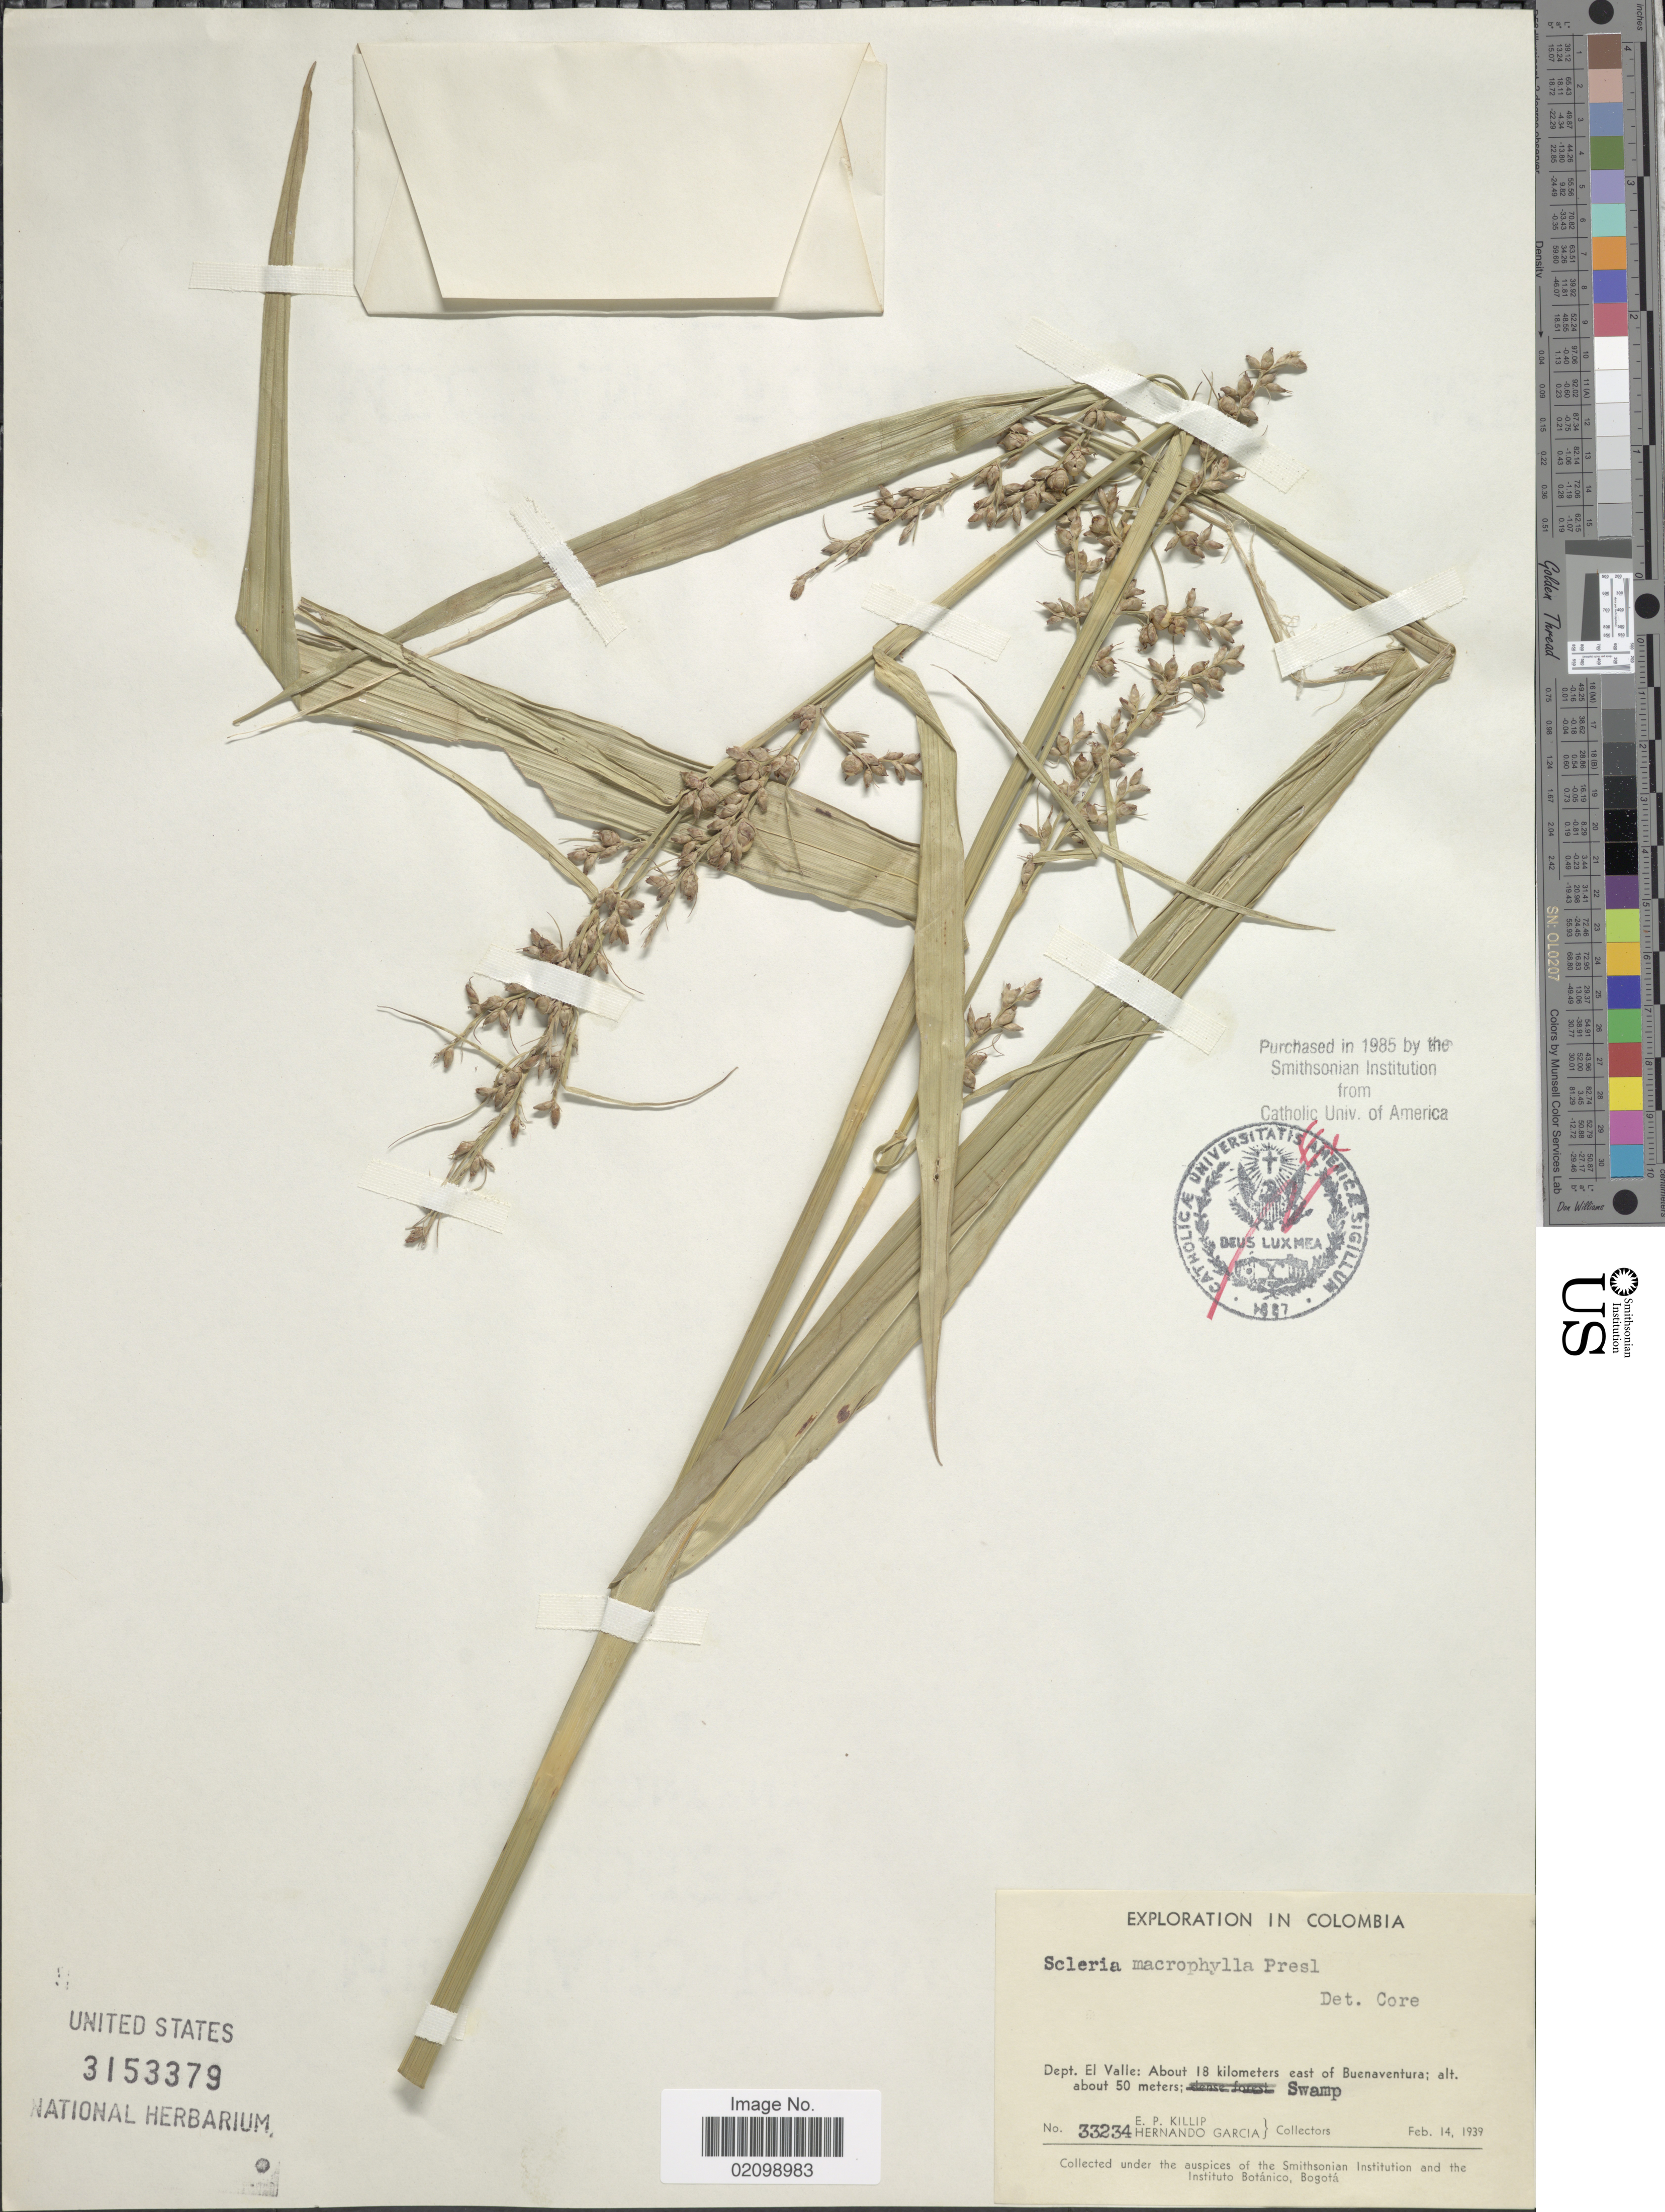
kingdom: Plantae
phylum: Tracheophyta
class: Liliopsida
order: Poales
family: Cyperaceae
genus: Scleria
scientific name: Scleria macrophylla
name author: J. Presl & C. Presl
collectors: E. P. Killip & E. P. Killip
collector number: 33234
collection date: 1939-02-14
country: Colombia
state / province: Valle del Cauca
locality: Dept. El Valle: About 18 kilometers east of Buenaventura.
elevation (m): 50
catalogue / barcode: US 3153379